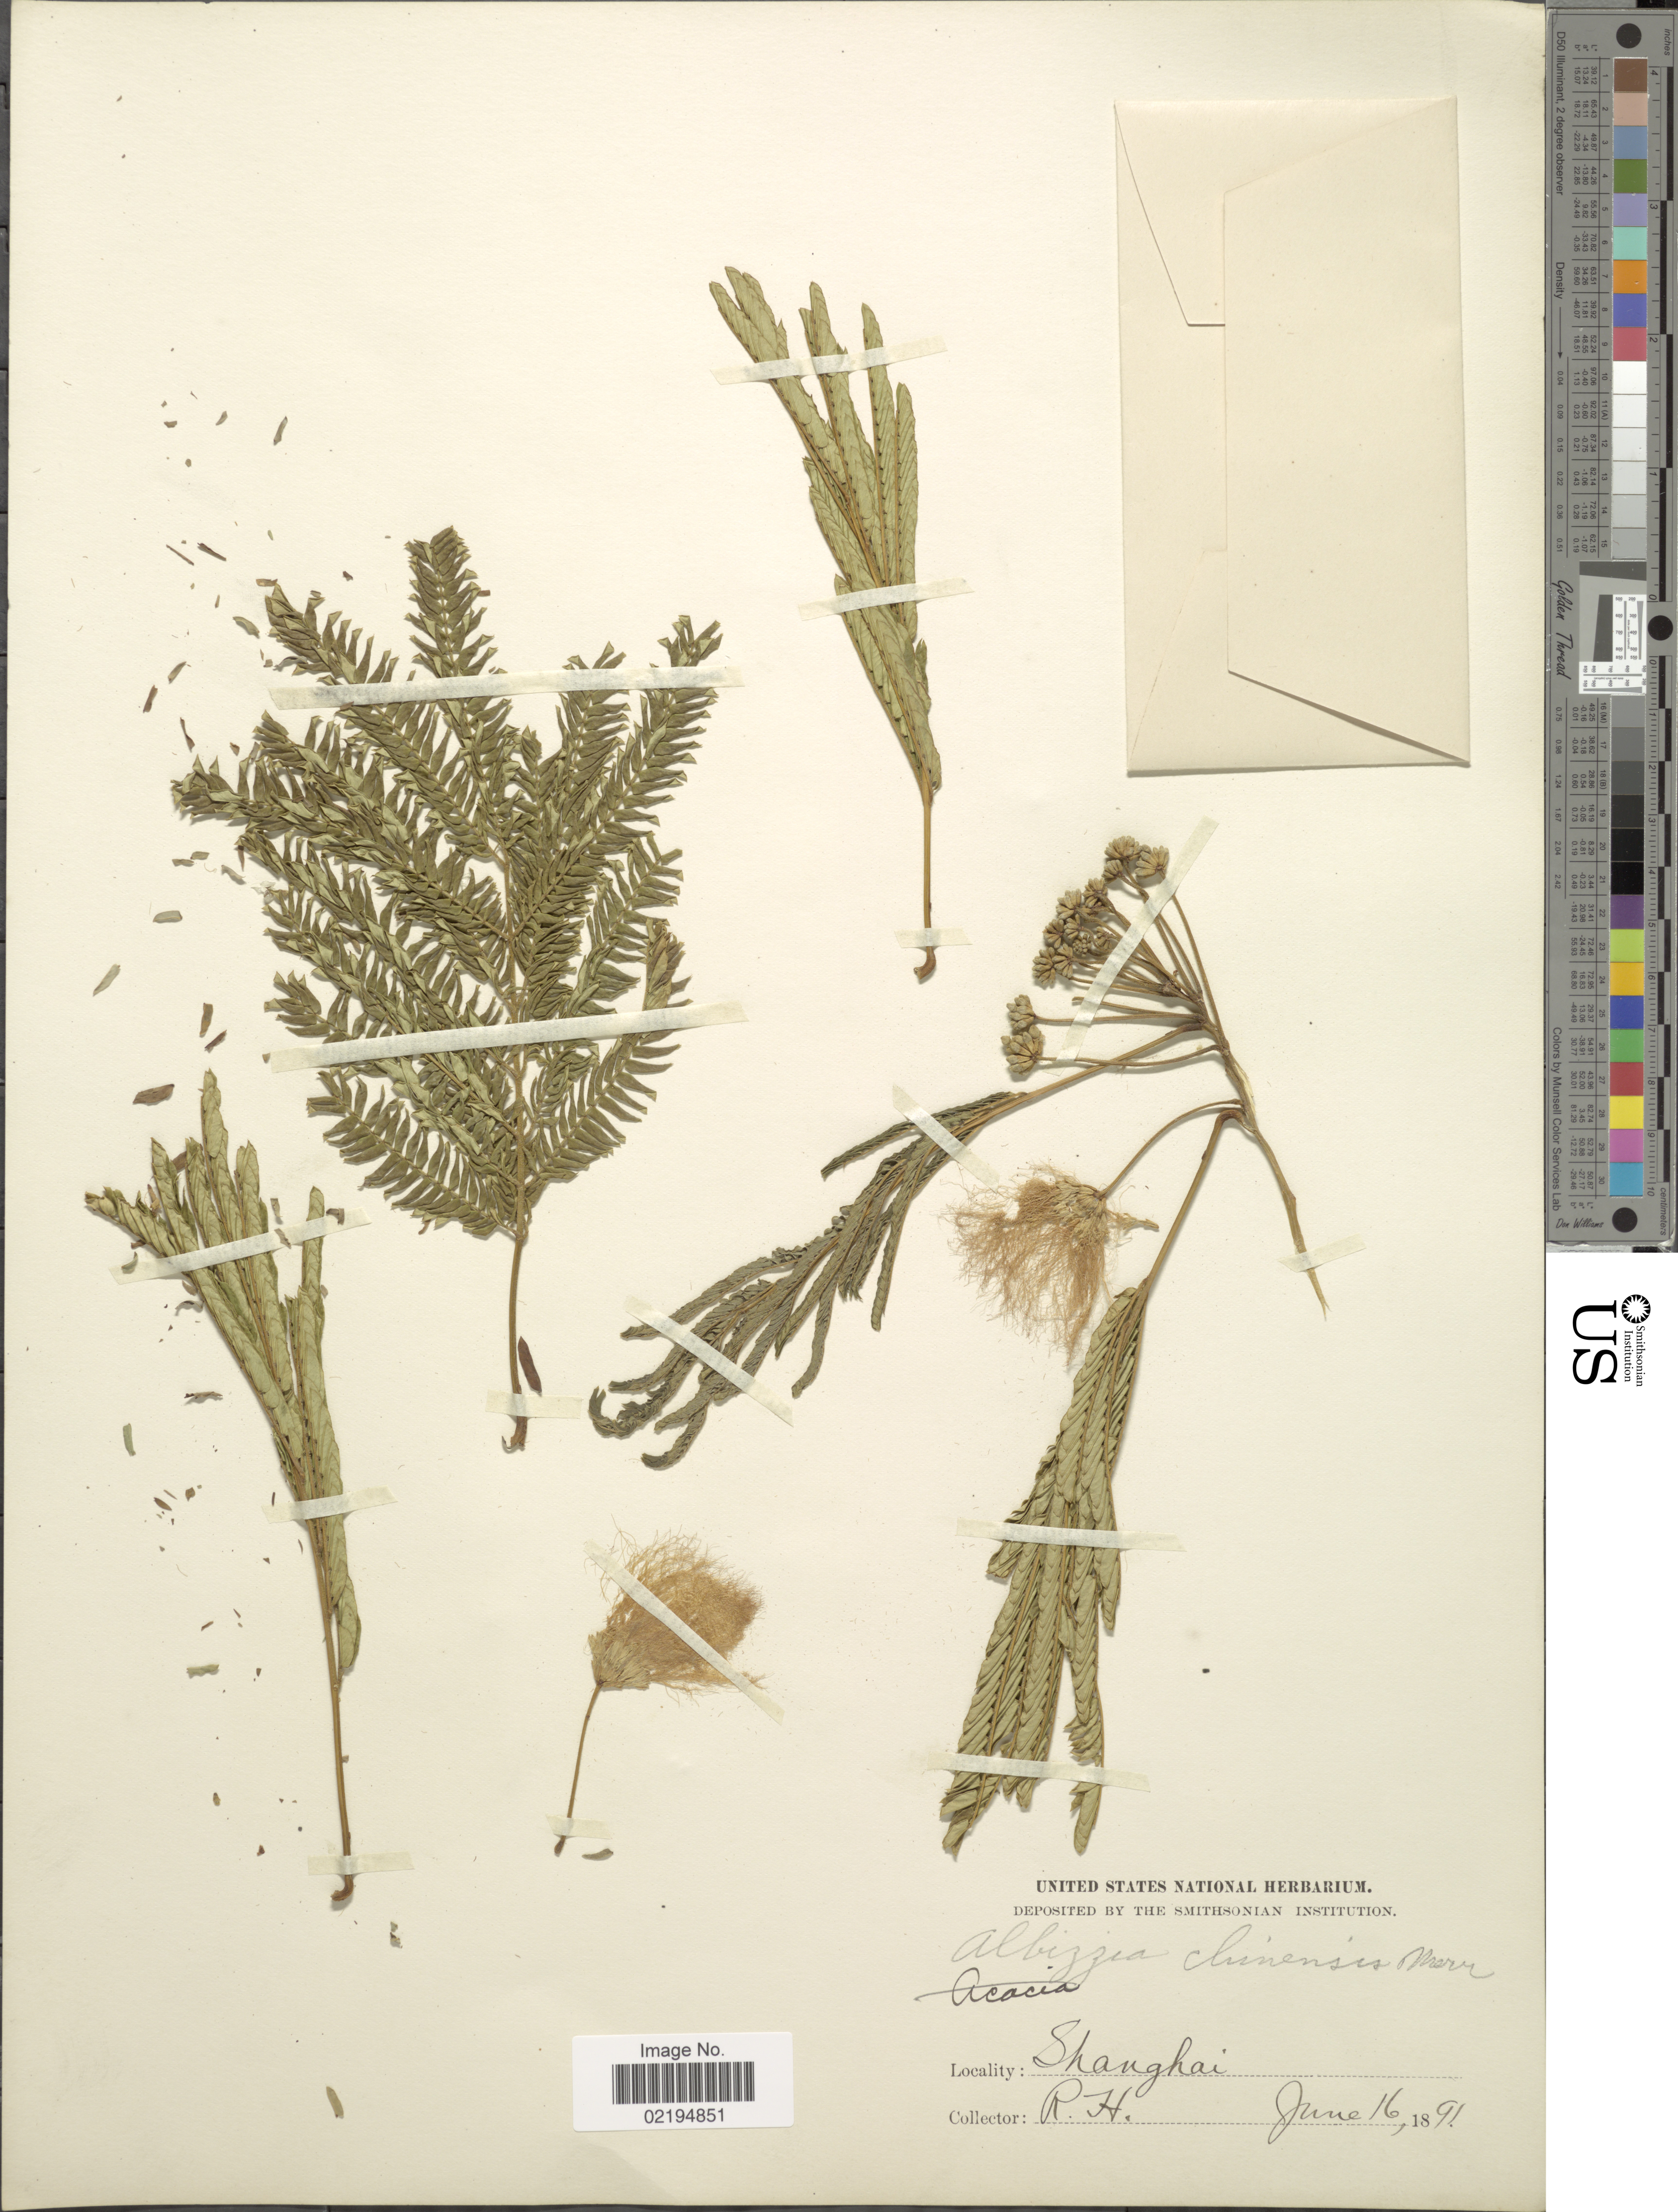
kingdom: Plantae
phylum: Tracheophyta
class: Magnoliopsida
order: Fabales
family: Fabaceae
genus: Albizia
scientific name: Albizia chinensis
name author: (Osbeck) Merr.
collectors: R.H.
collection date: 1891-06-16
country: China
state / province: Shanghai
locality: Shanghai.